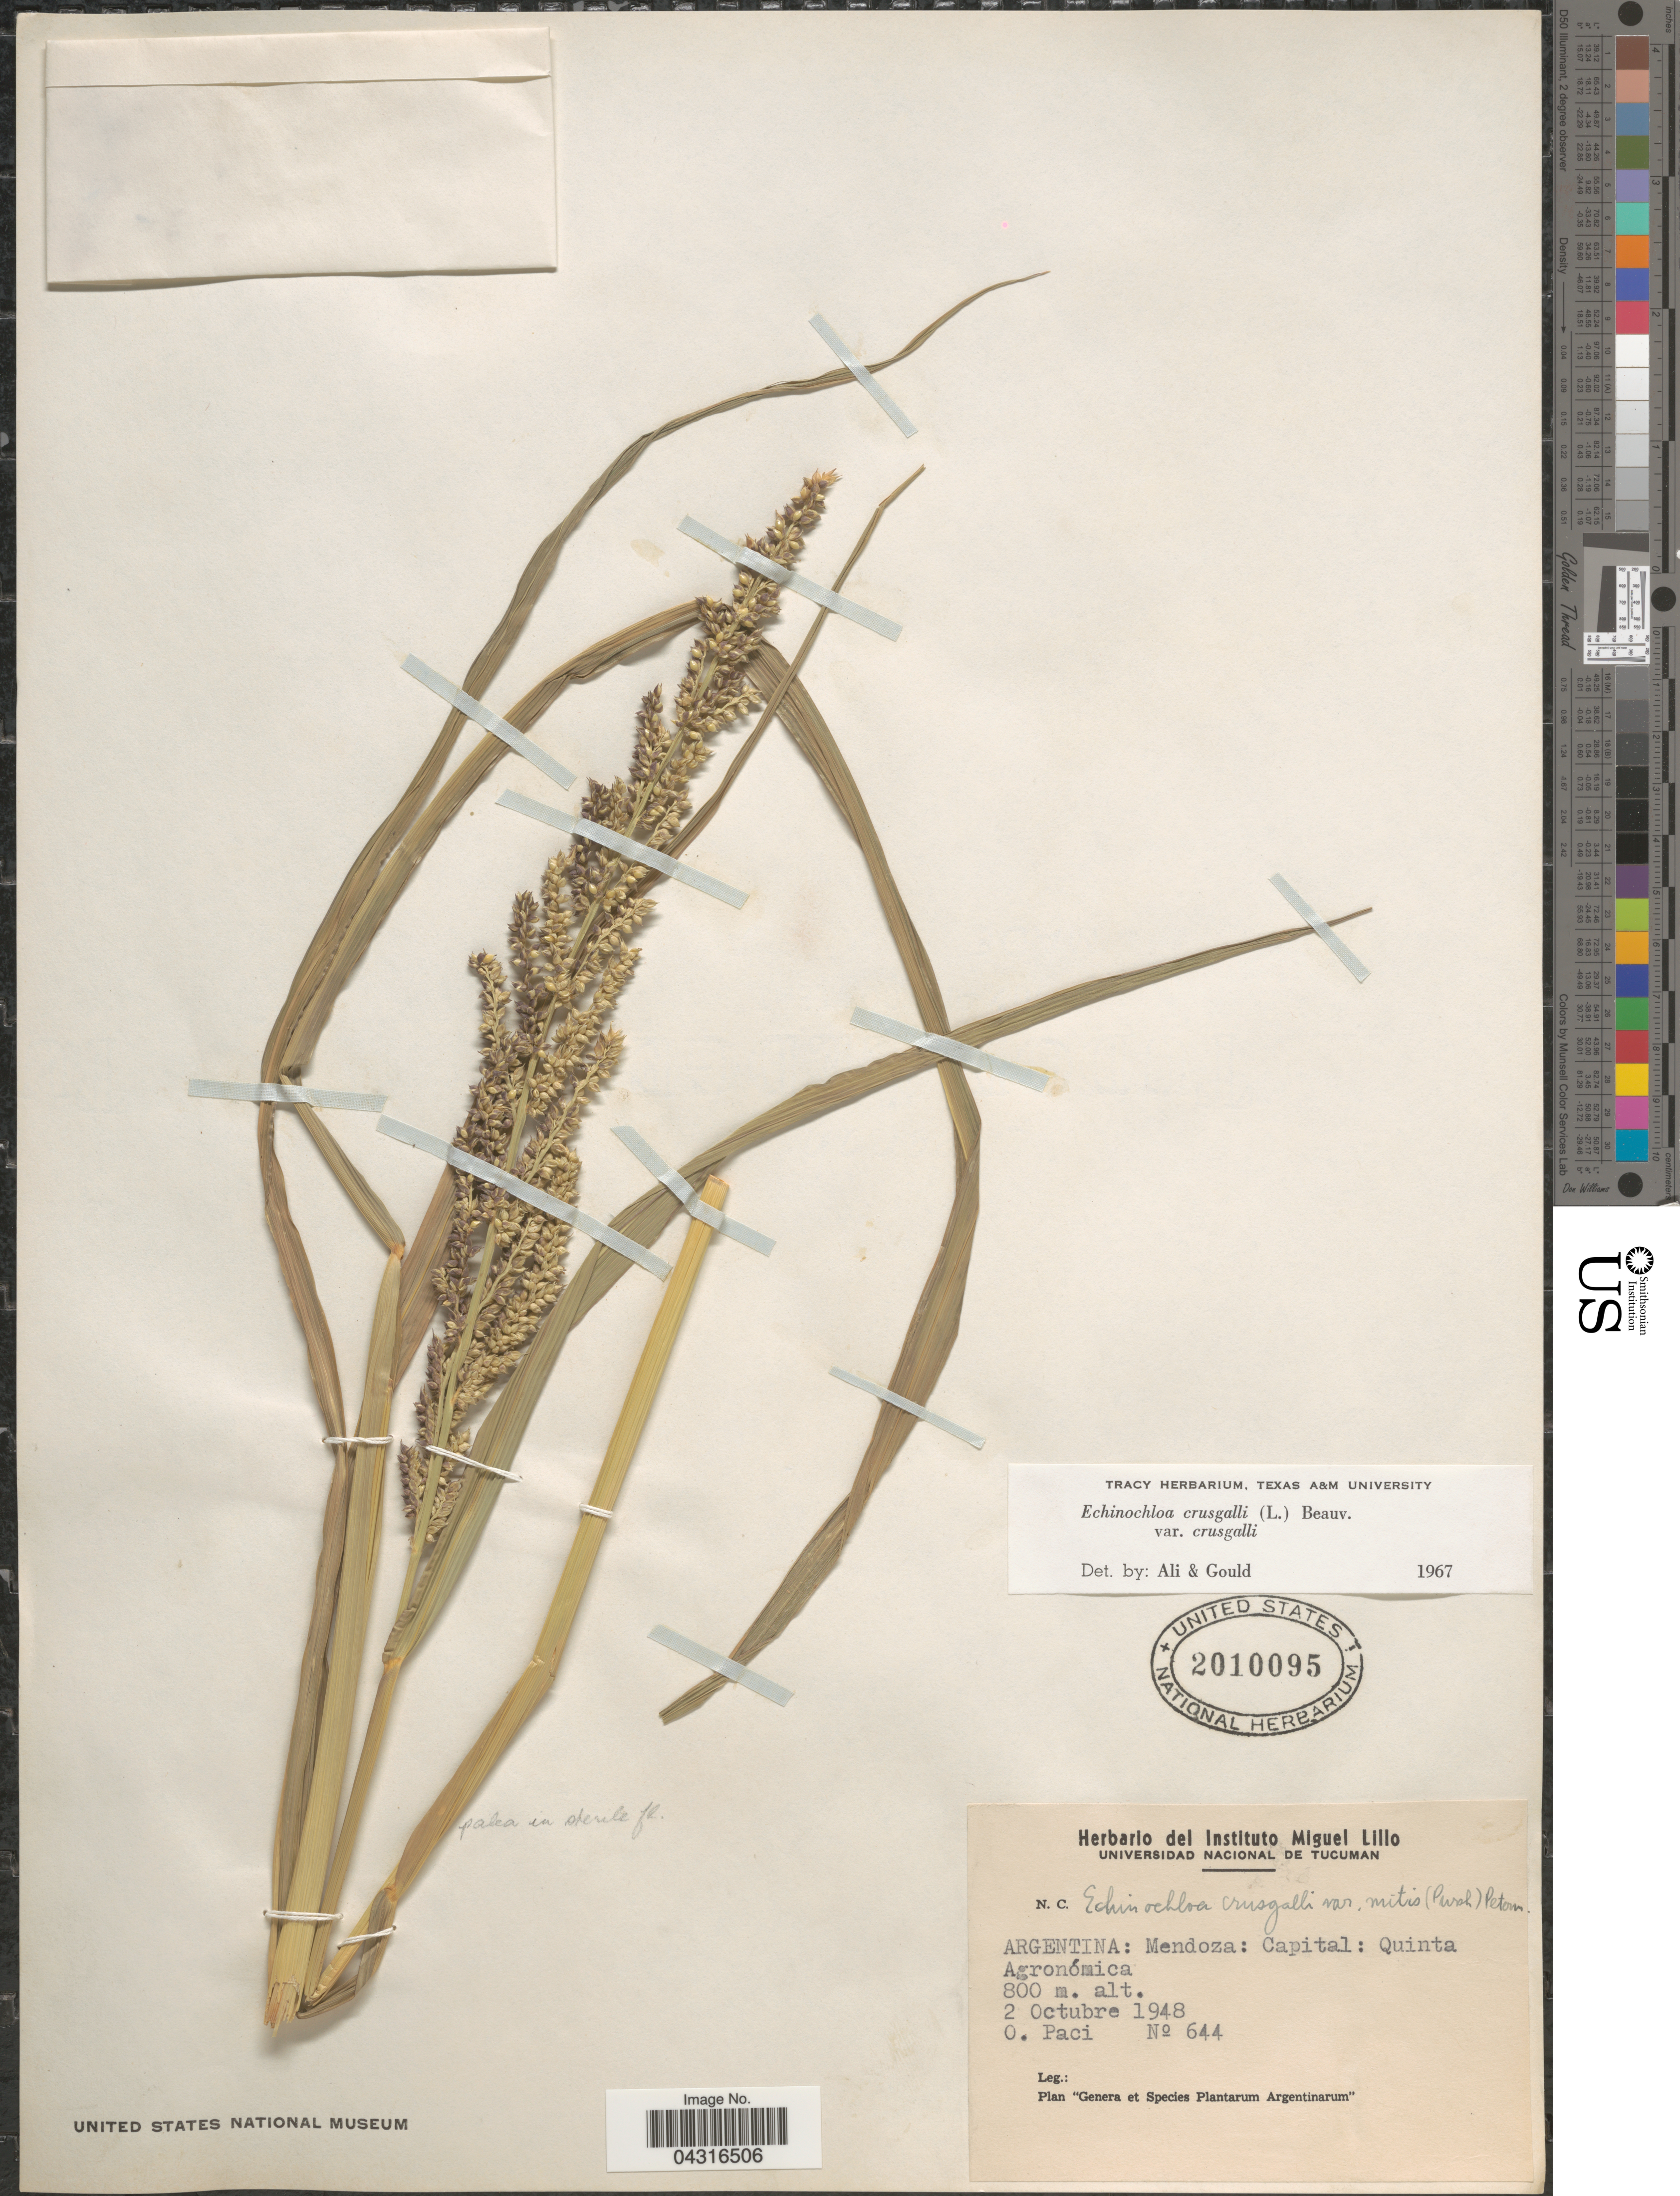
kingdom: Plantae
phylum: Tracheophyta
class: Liliopsida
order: Poales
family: Poaceae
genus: Echinochloa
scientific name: Echinochloa crus-galli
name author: (L.) P. Beauv.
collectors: O. Paci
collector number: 644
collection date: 1948-10-02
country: Argentina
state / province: Mendoza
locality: Capital: Quinta Agronómica.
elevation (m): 800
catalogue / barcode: US 2010095